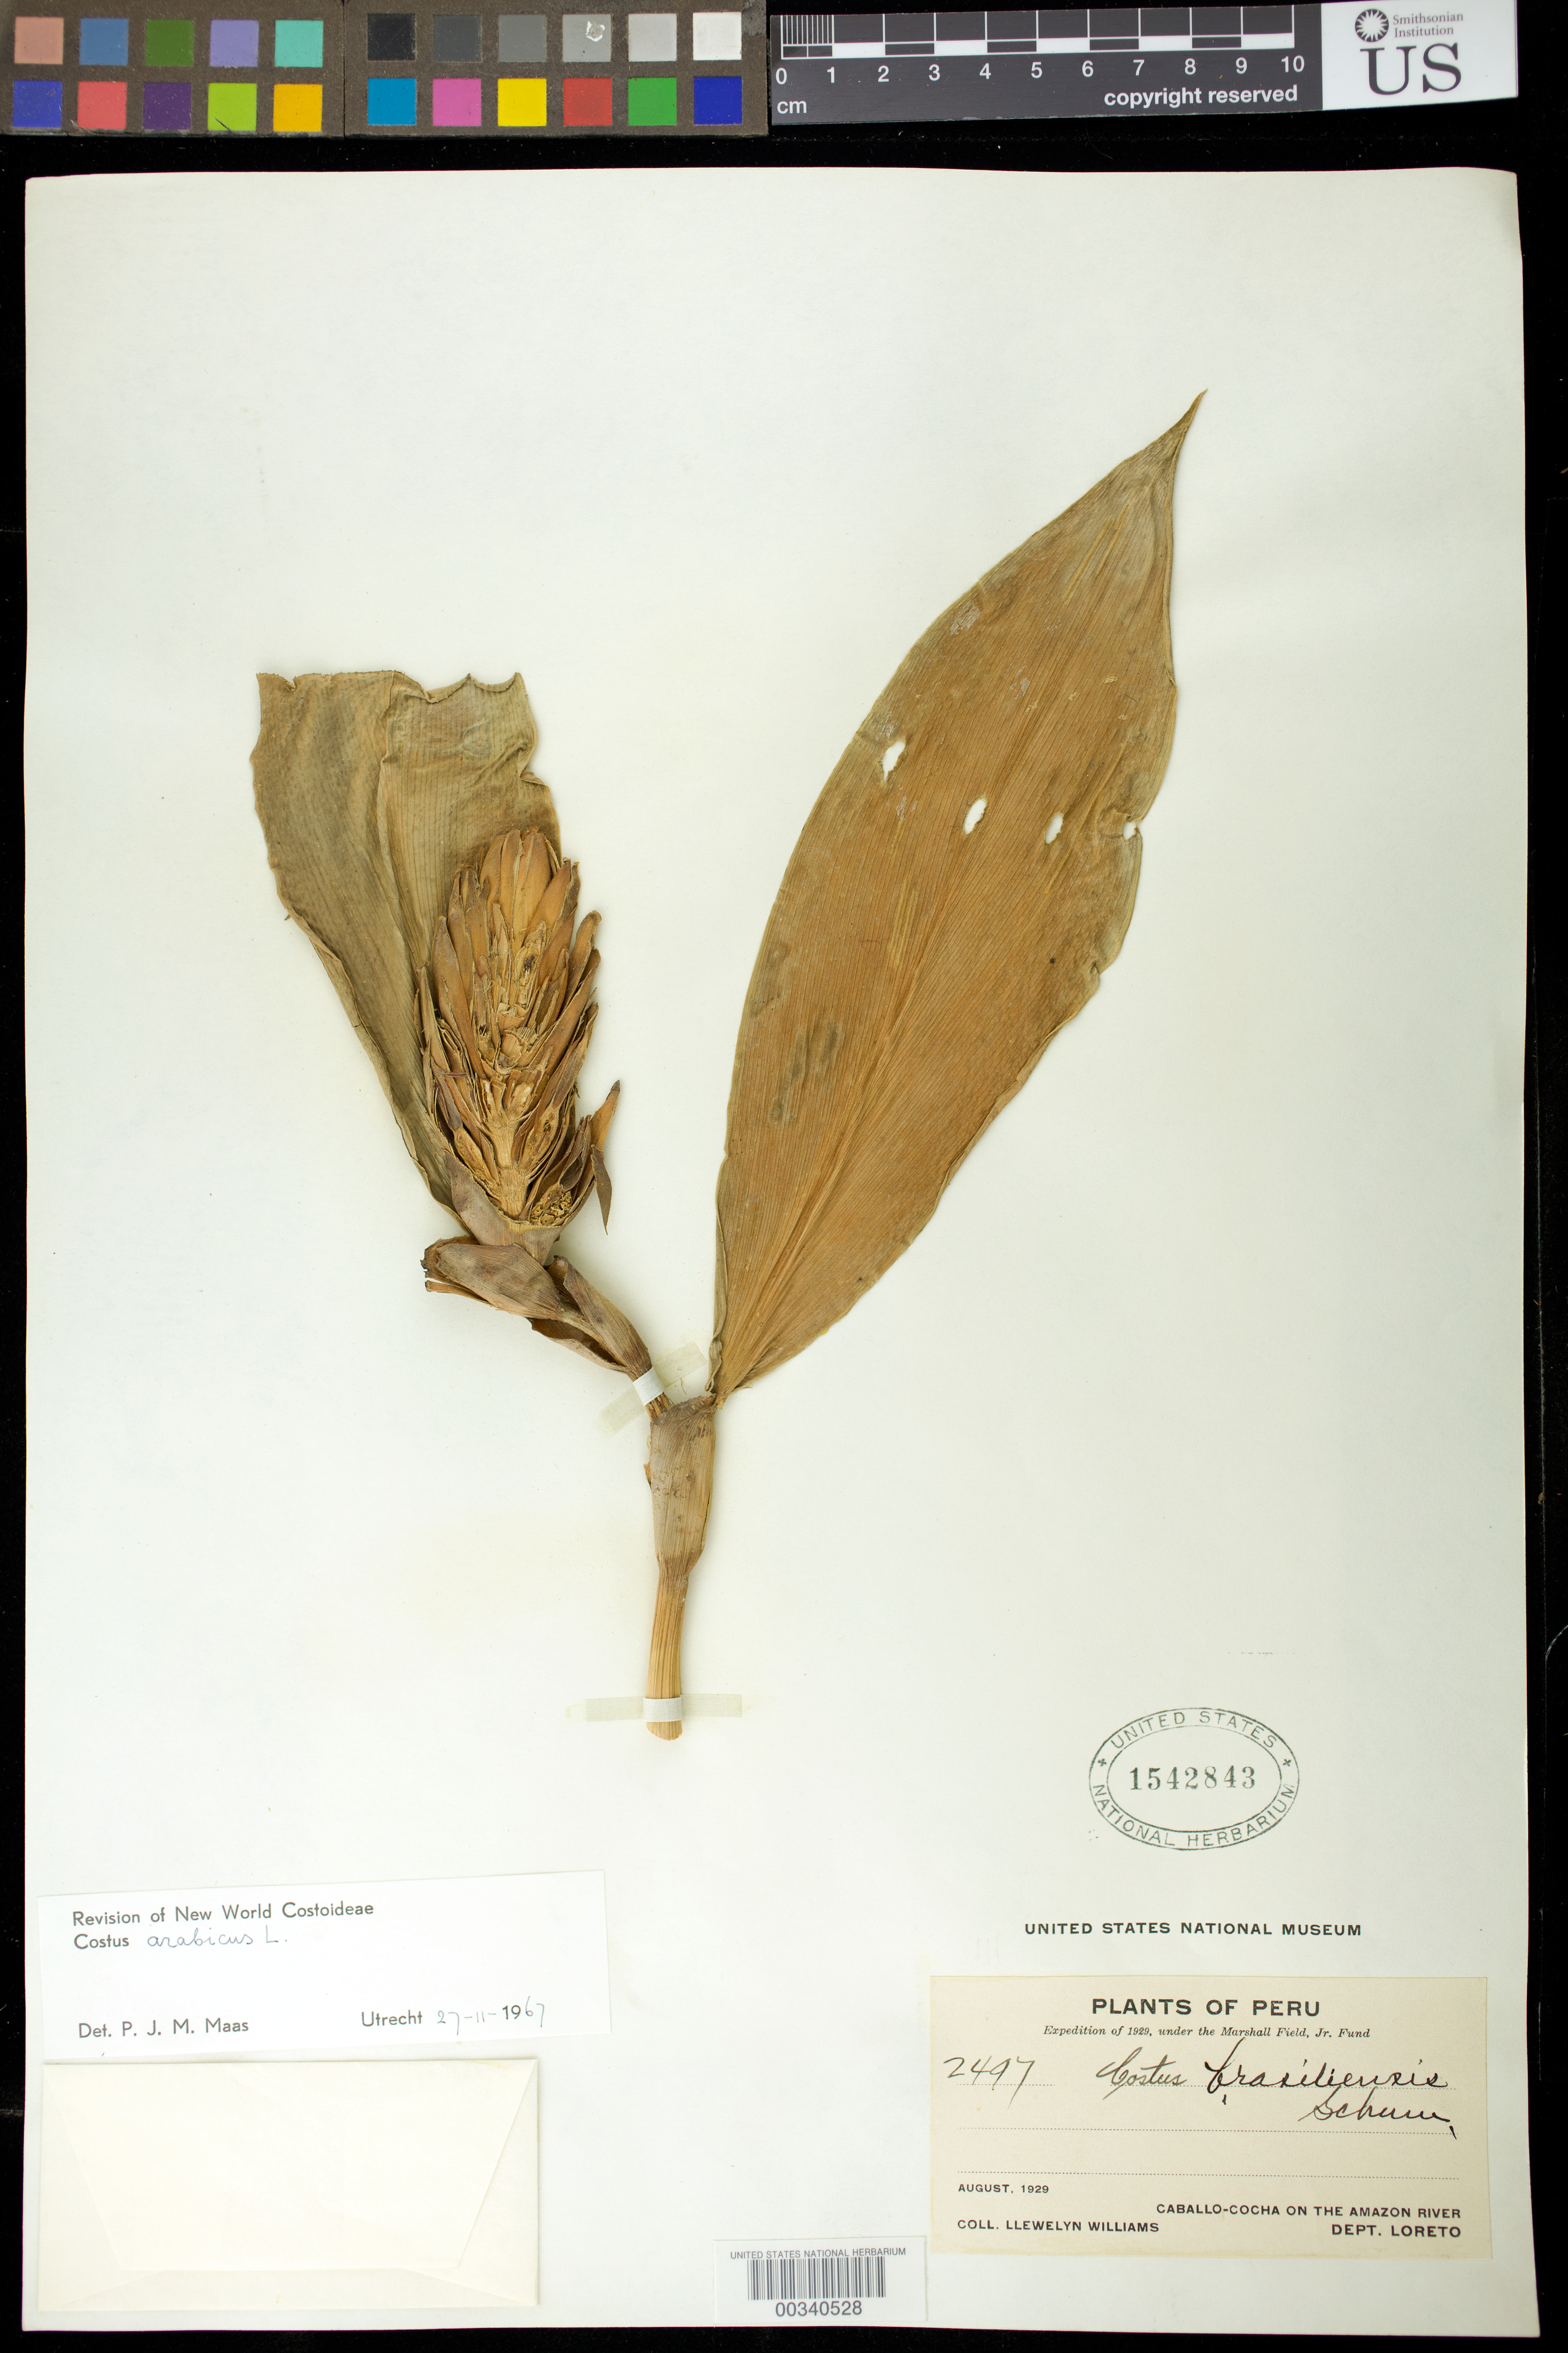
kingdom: Plantae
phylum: Tracheophyta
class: Liliopsida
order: Zingiberales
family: Costaceae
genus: Costus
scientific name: Costus arabicus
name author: L.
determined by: Maas, Paul J. M.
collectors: Ll. Williams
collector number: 2497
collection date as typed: Aug 1929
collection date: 1929-08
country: Peru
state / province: Loreto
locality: Caballo-cocha on the amazon river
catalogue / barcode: US 1542843